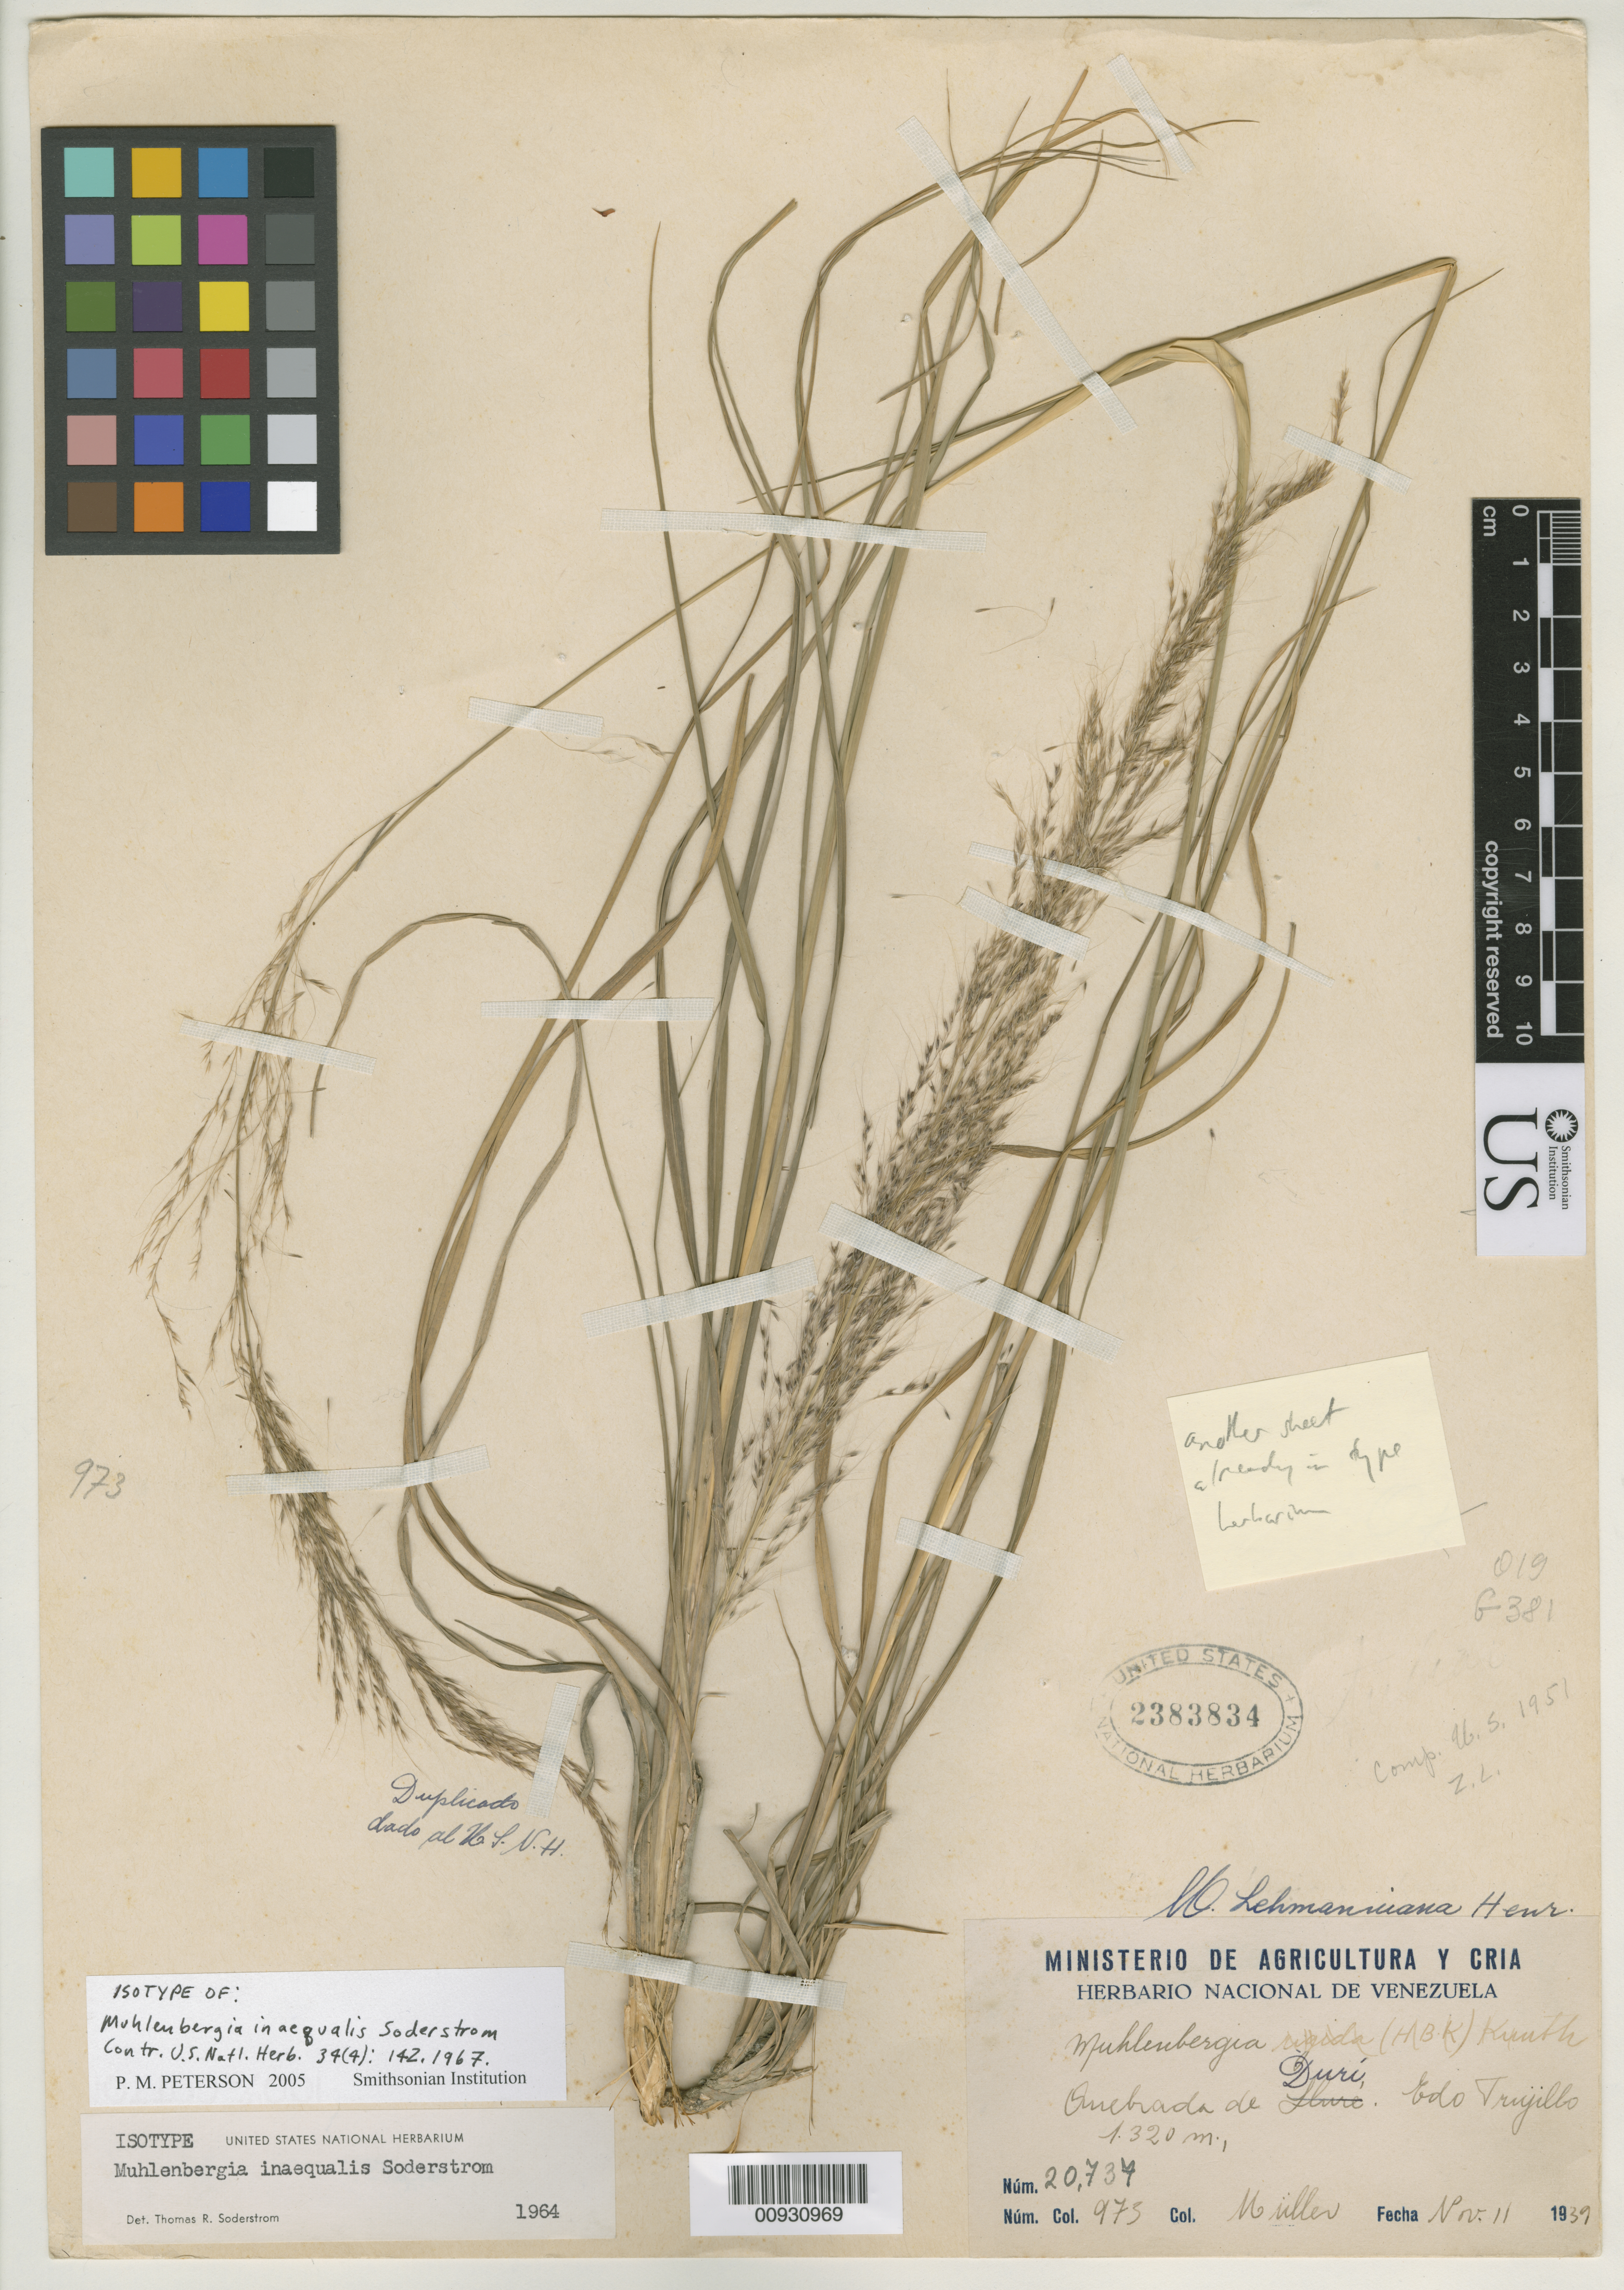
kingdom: Plantae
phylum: Tracheophyta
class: Liliopsida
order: Poales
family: Poaceae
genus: Muhlenbergia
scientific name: Muhlenbergia inaequalis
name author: Soderstr.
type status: Isotype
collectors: A. Mueller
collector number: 973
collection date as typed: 11 Nov 1939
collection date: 1939-11-11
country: Venezuela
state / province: Trujillo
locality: Quebrada de Duri.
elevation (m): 1320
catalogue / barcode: US 2383834